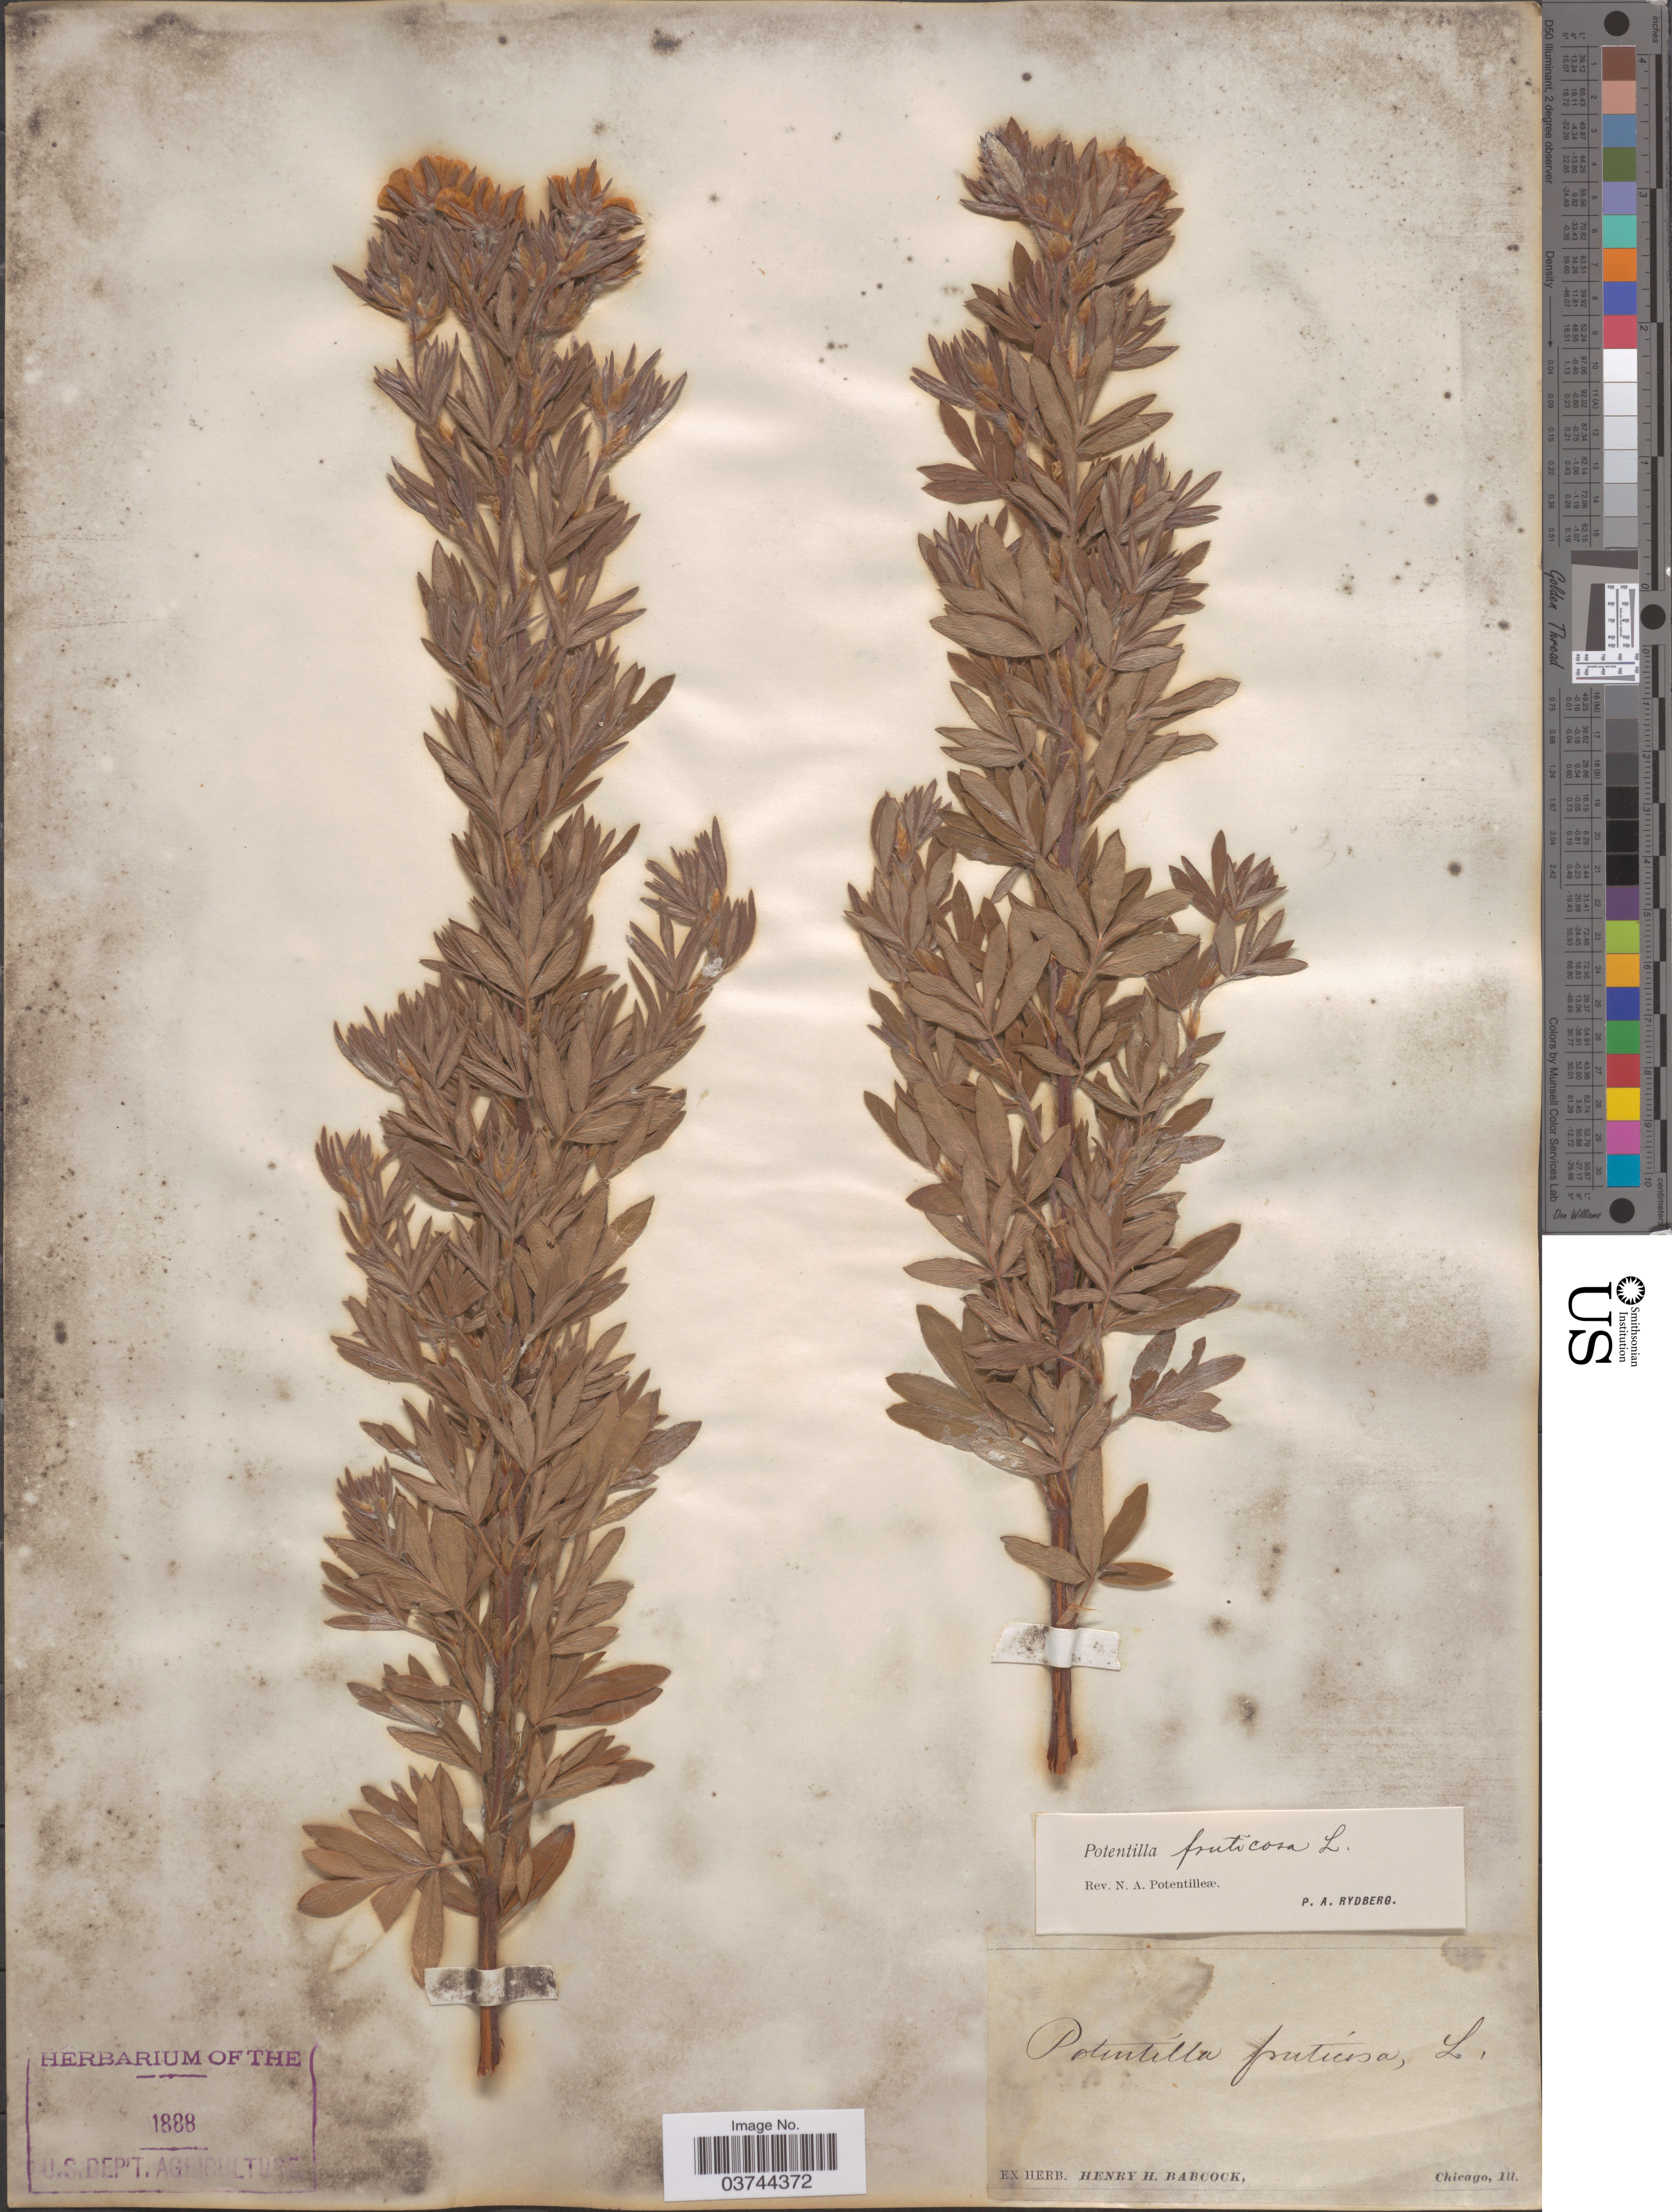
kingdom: Plantae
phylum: Tracheophyta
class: Magnoliopsida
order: Rosales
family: Rosaceae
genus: Dasiphora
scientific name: Dasiphora fruticosa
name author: (L.) Rydb.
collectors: ex herb. Henry Homes Babcock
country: United States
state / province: Illinois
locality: chicago [unsure placement].